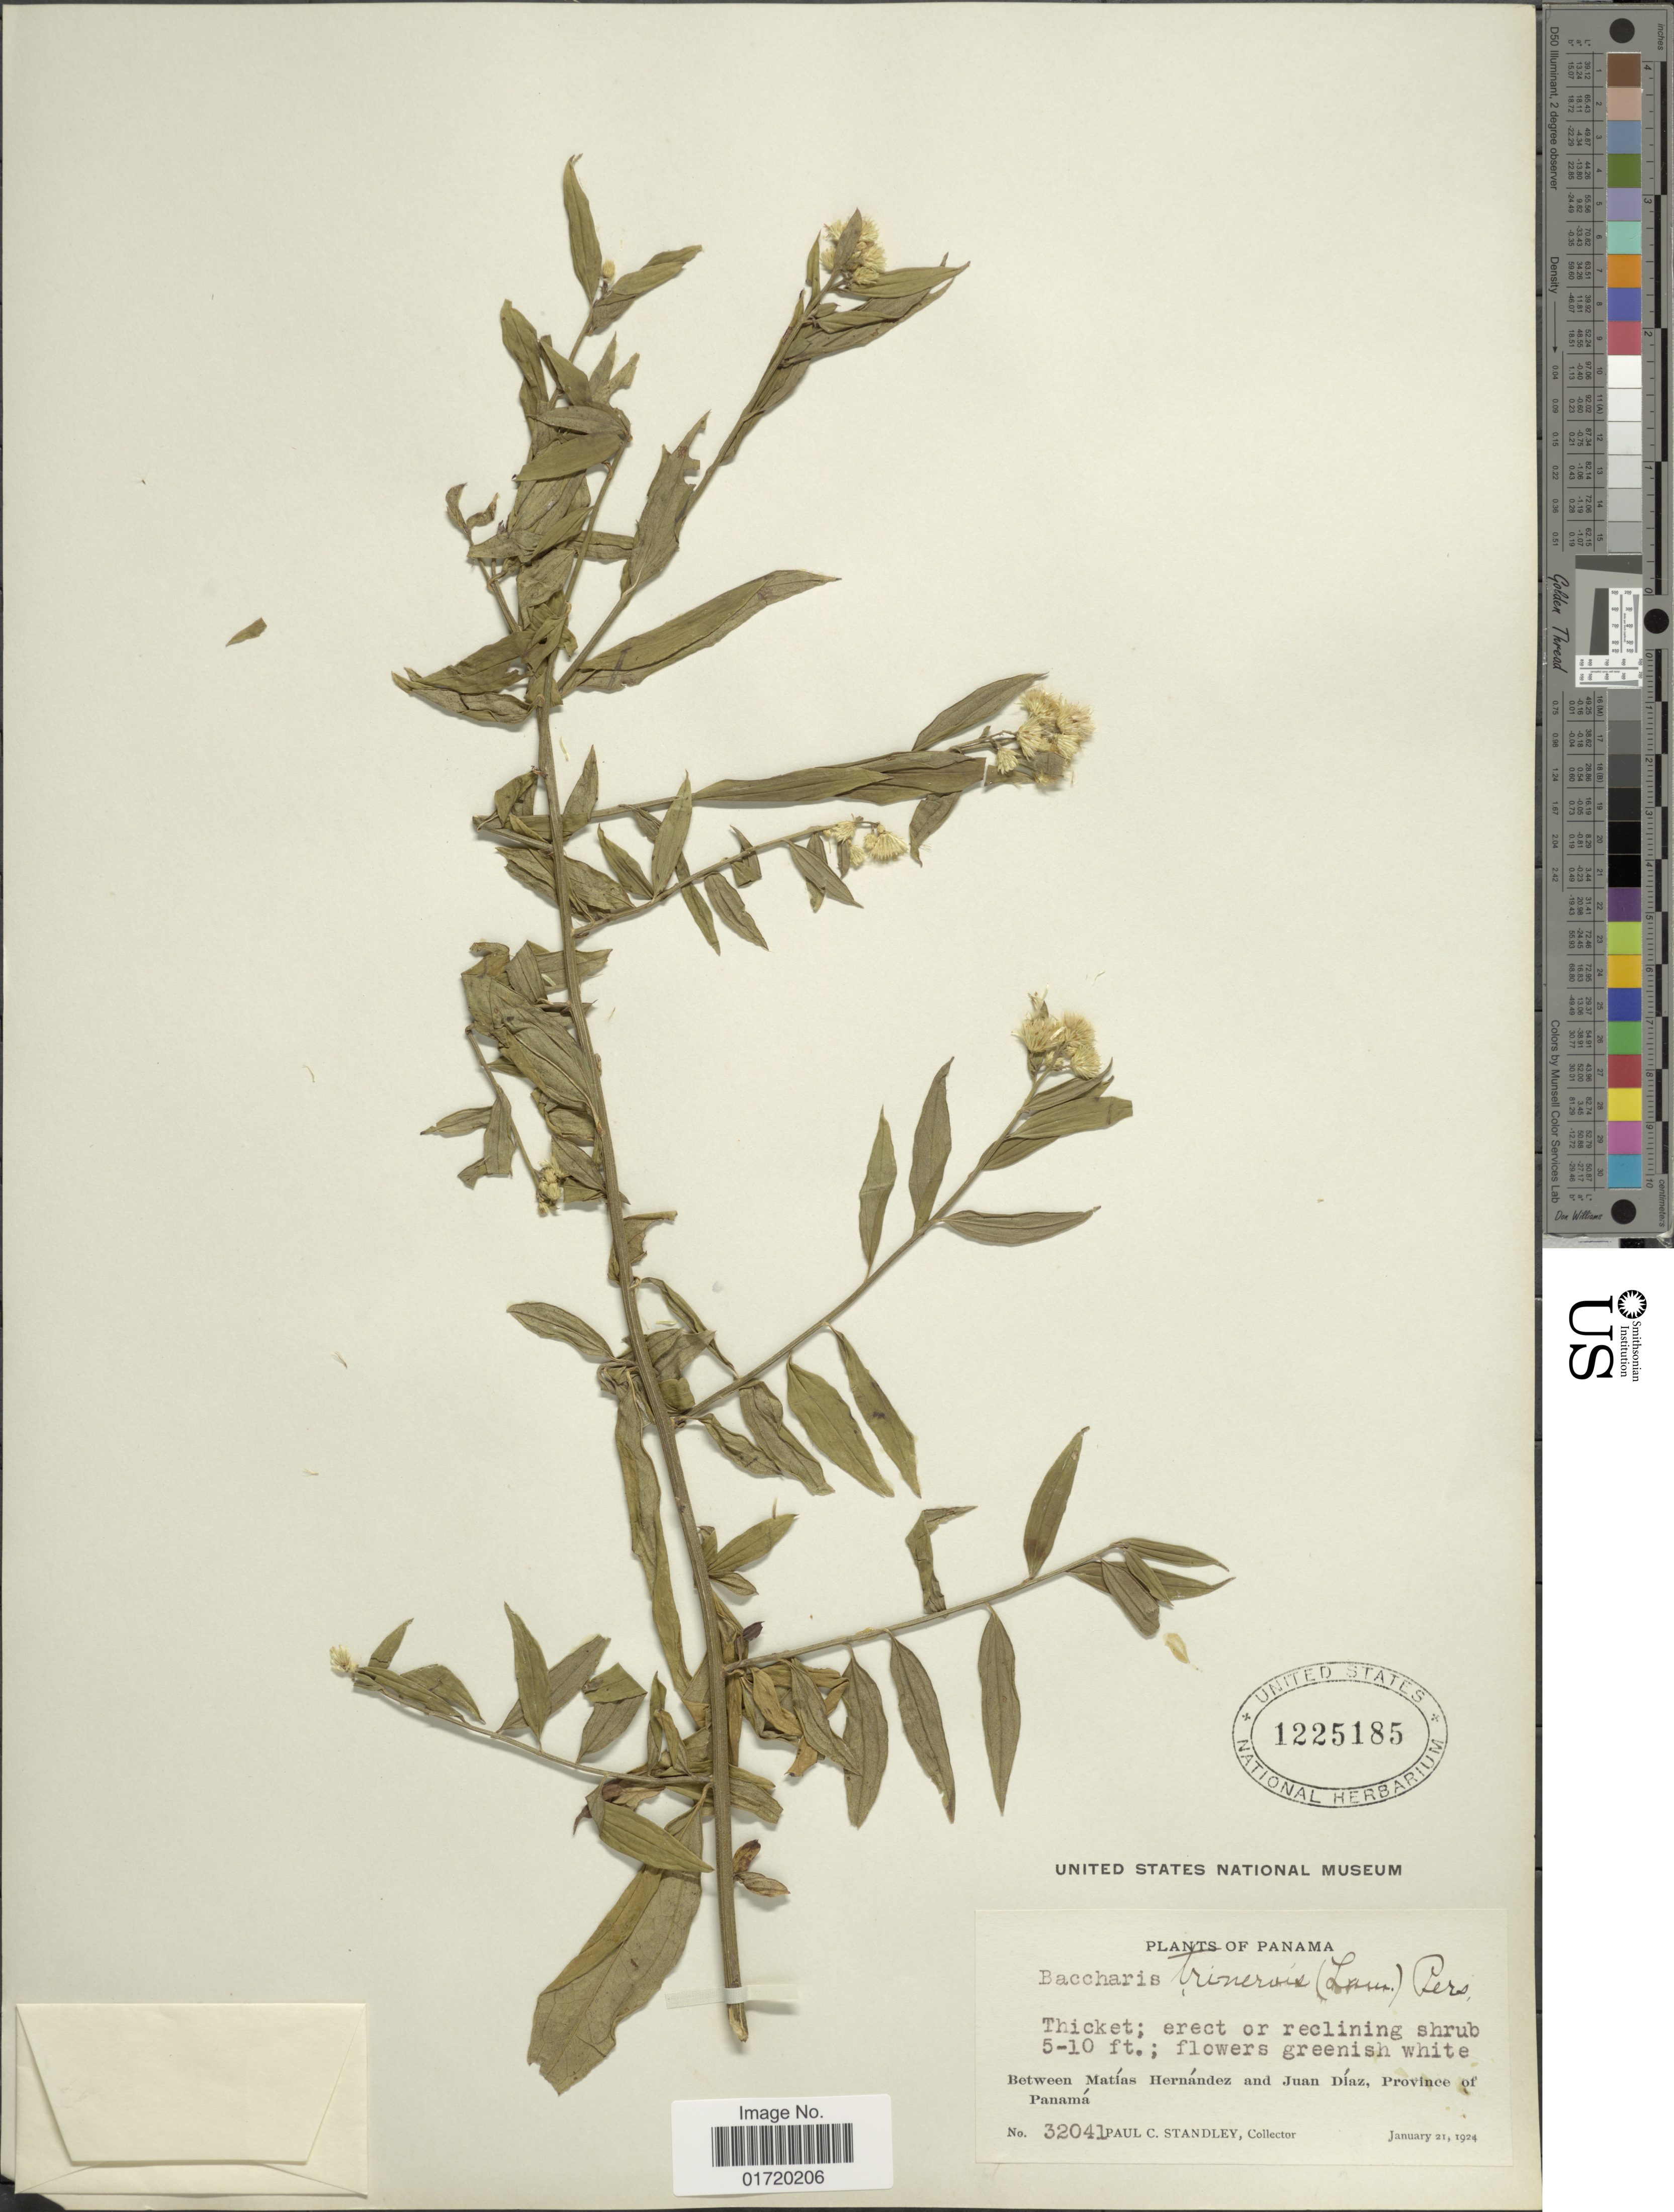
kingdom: Plantae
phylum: Tracheophyta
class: Magnoliopsida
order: Asterales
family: Asteraceae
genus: Baccharis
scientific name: Baccharis trinervis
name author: (Lam.) Pers.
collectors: P. C. Standley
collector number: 32041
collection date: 1924-01-21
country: Panama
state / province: Panamá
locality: Between Matias Hernandez and Juan Diaz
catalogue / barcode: US 1225185